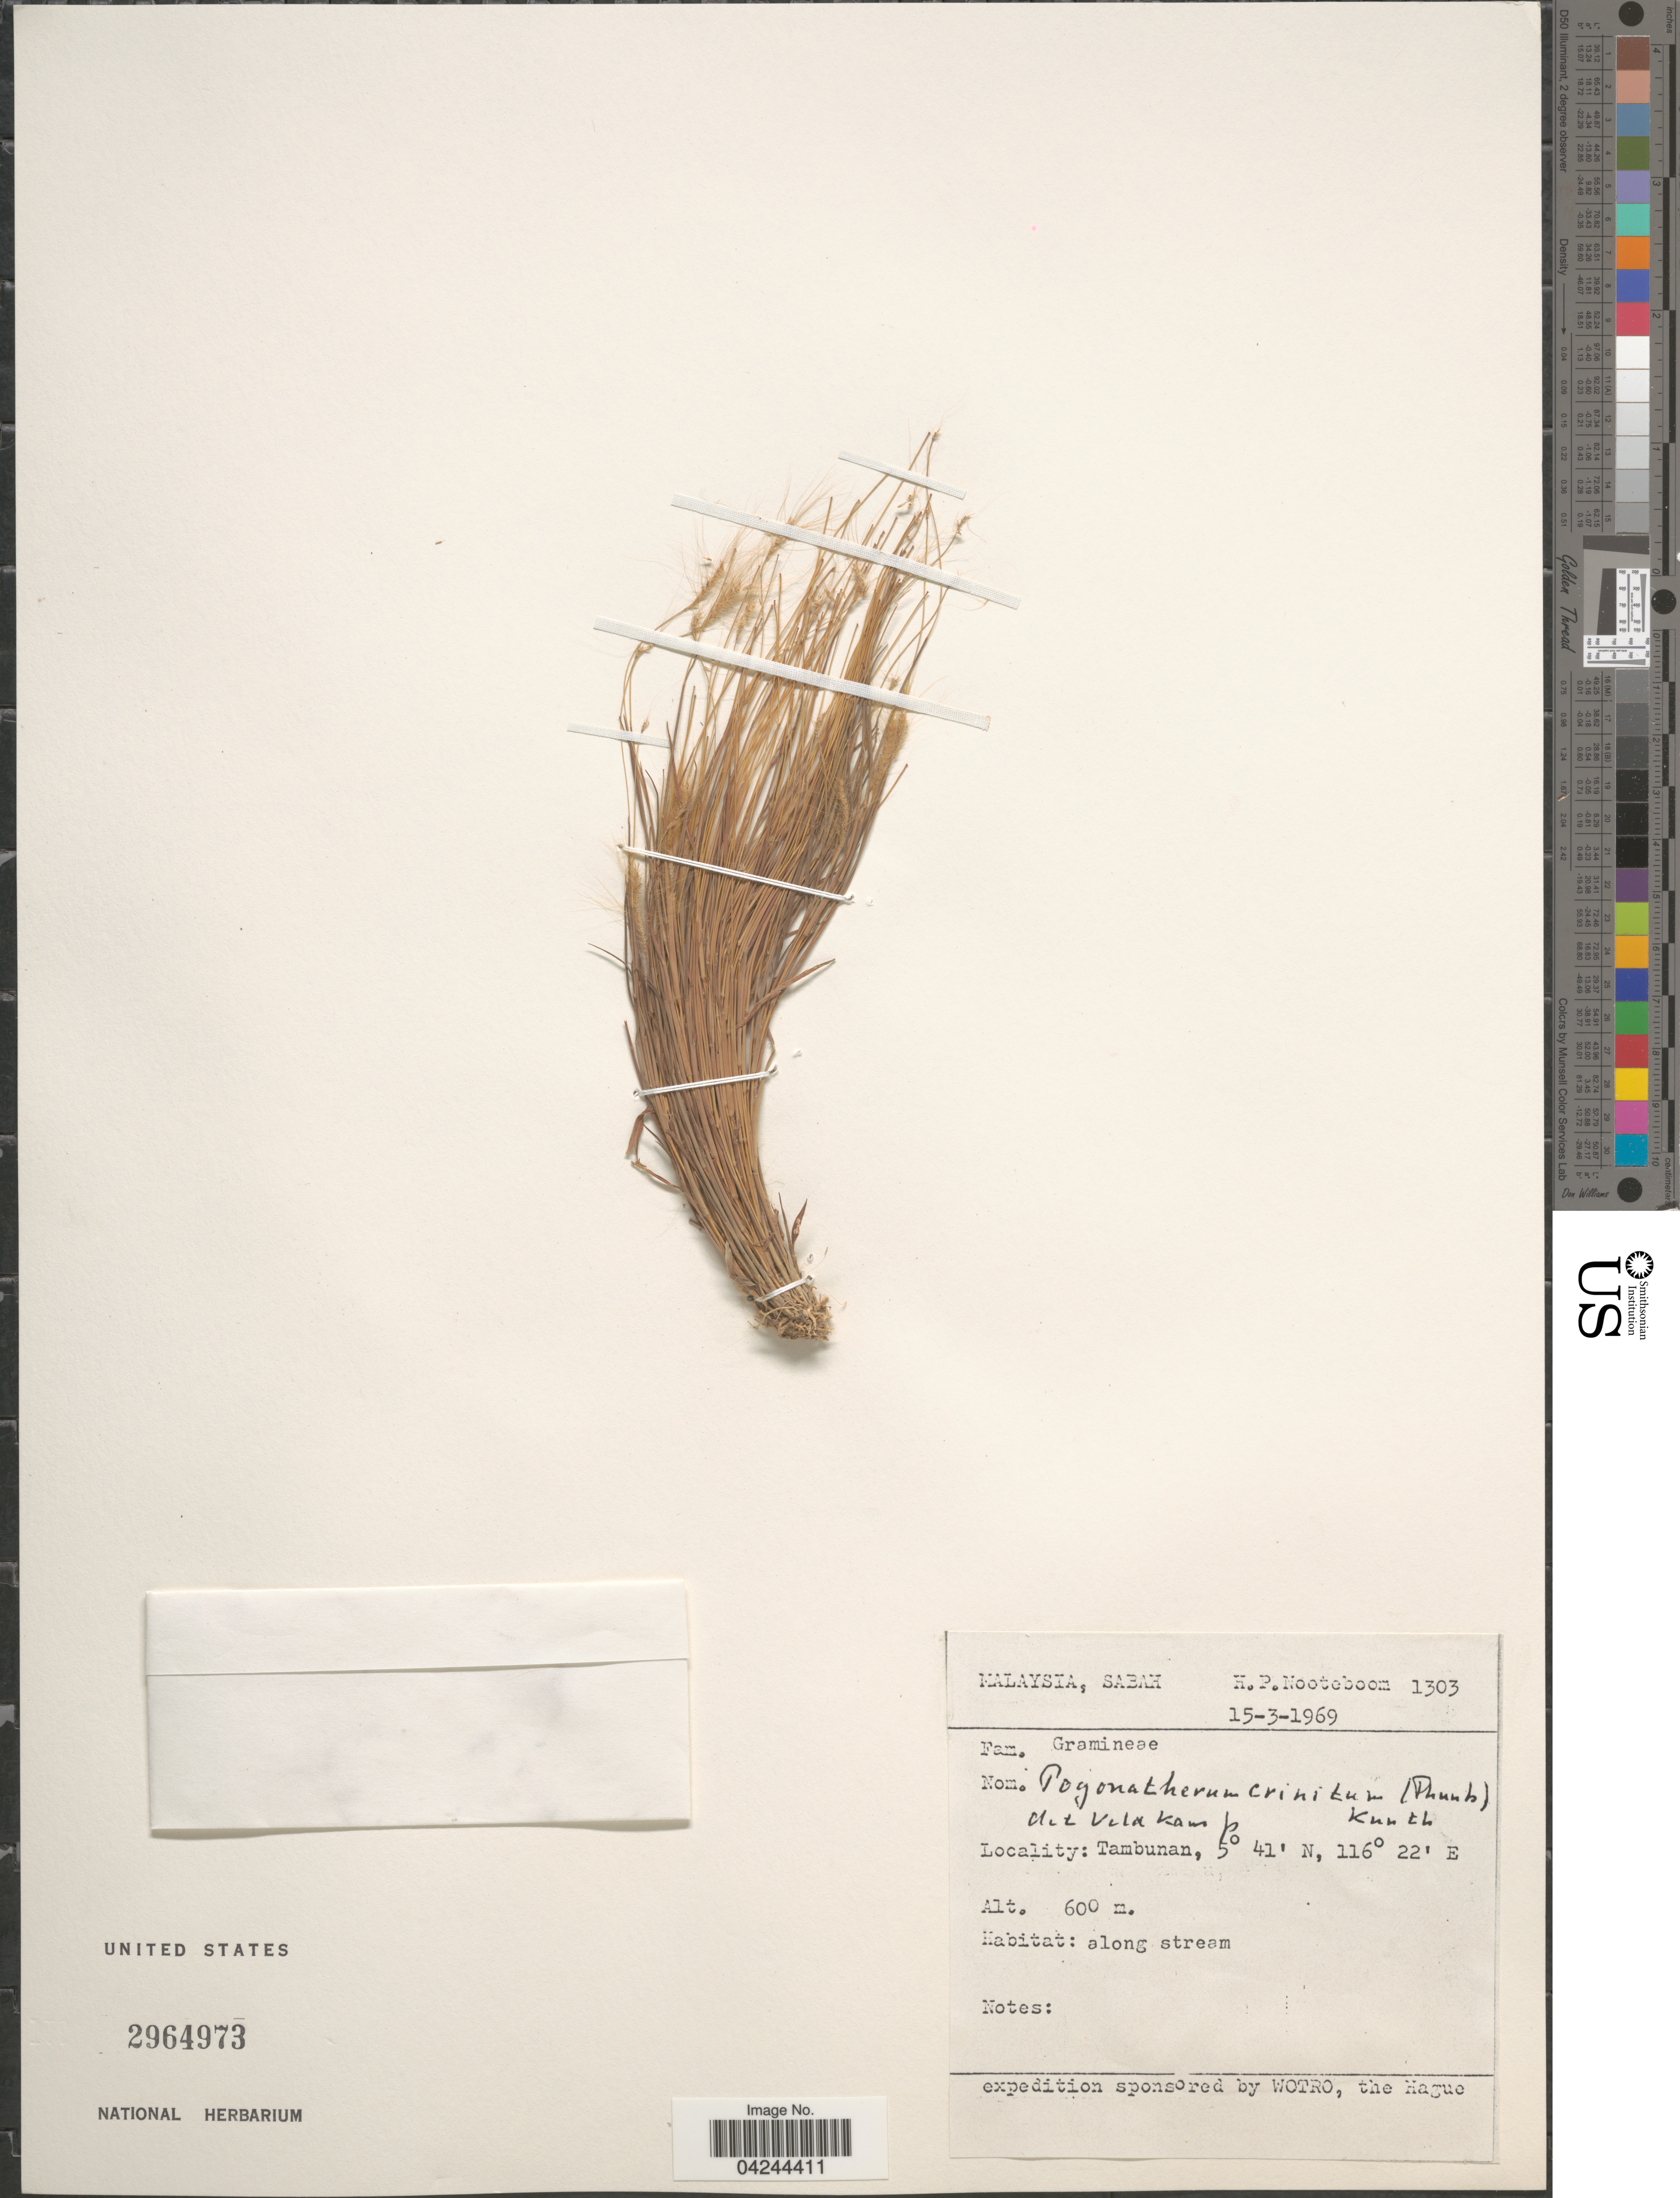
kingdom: Plantae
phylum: Tracheophyta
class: Liliopsida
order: Poales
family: Poaceae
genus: Pogonatherum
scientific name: Pogonatherum crinitum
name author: (Thunb.) Kunth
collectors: H. P. Nooteboom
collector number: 1303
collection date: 1969-03-15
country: Malaysia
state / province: Sabah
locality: Tambunan. Along stream.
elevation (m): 600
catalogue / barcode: US 2964973